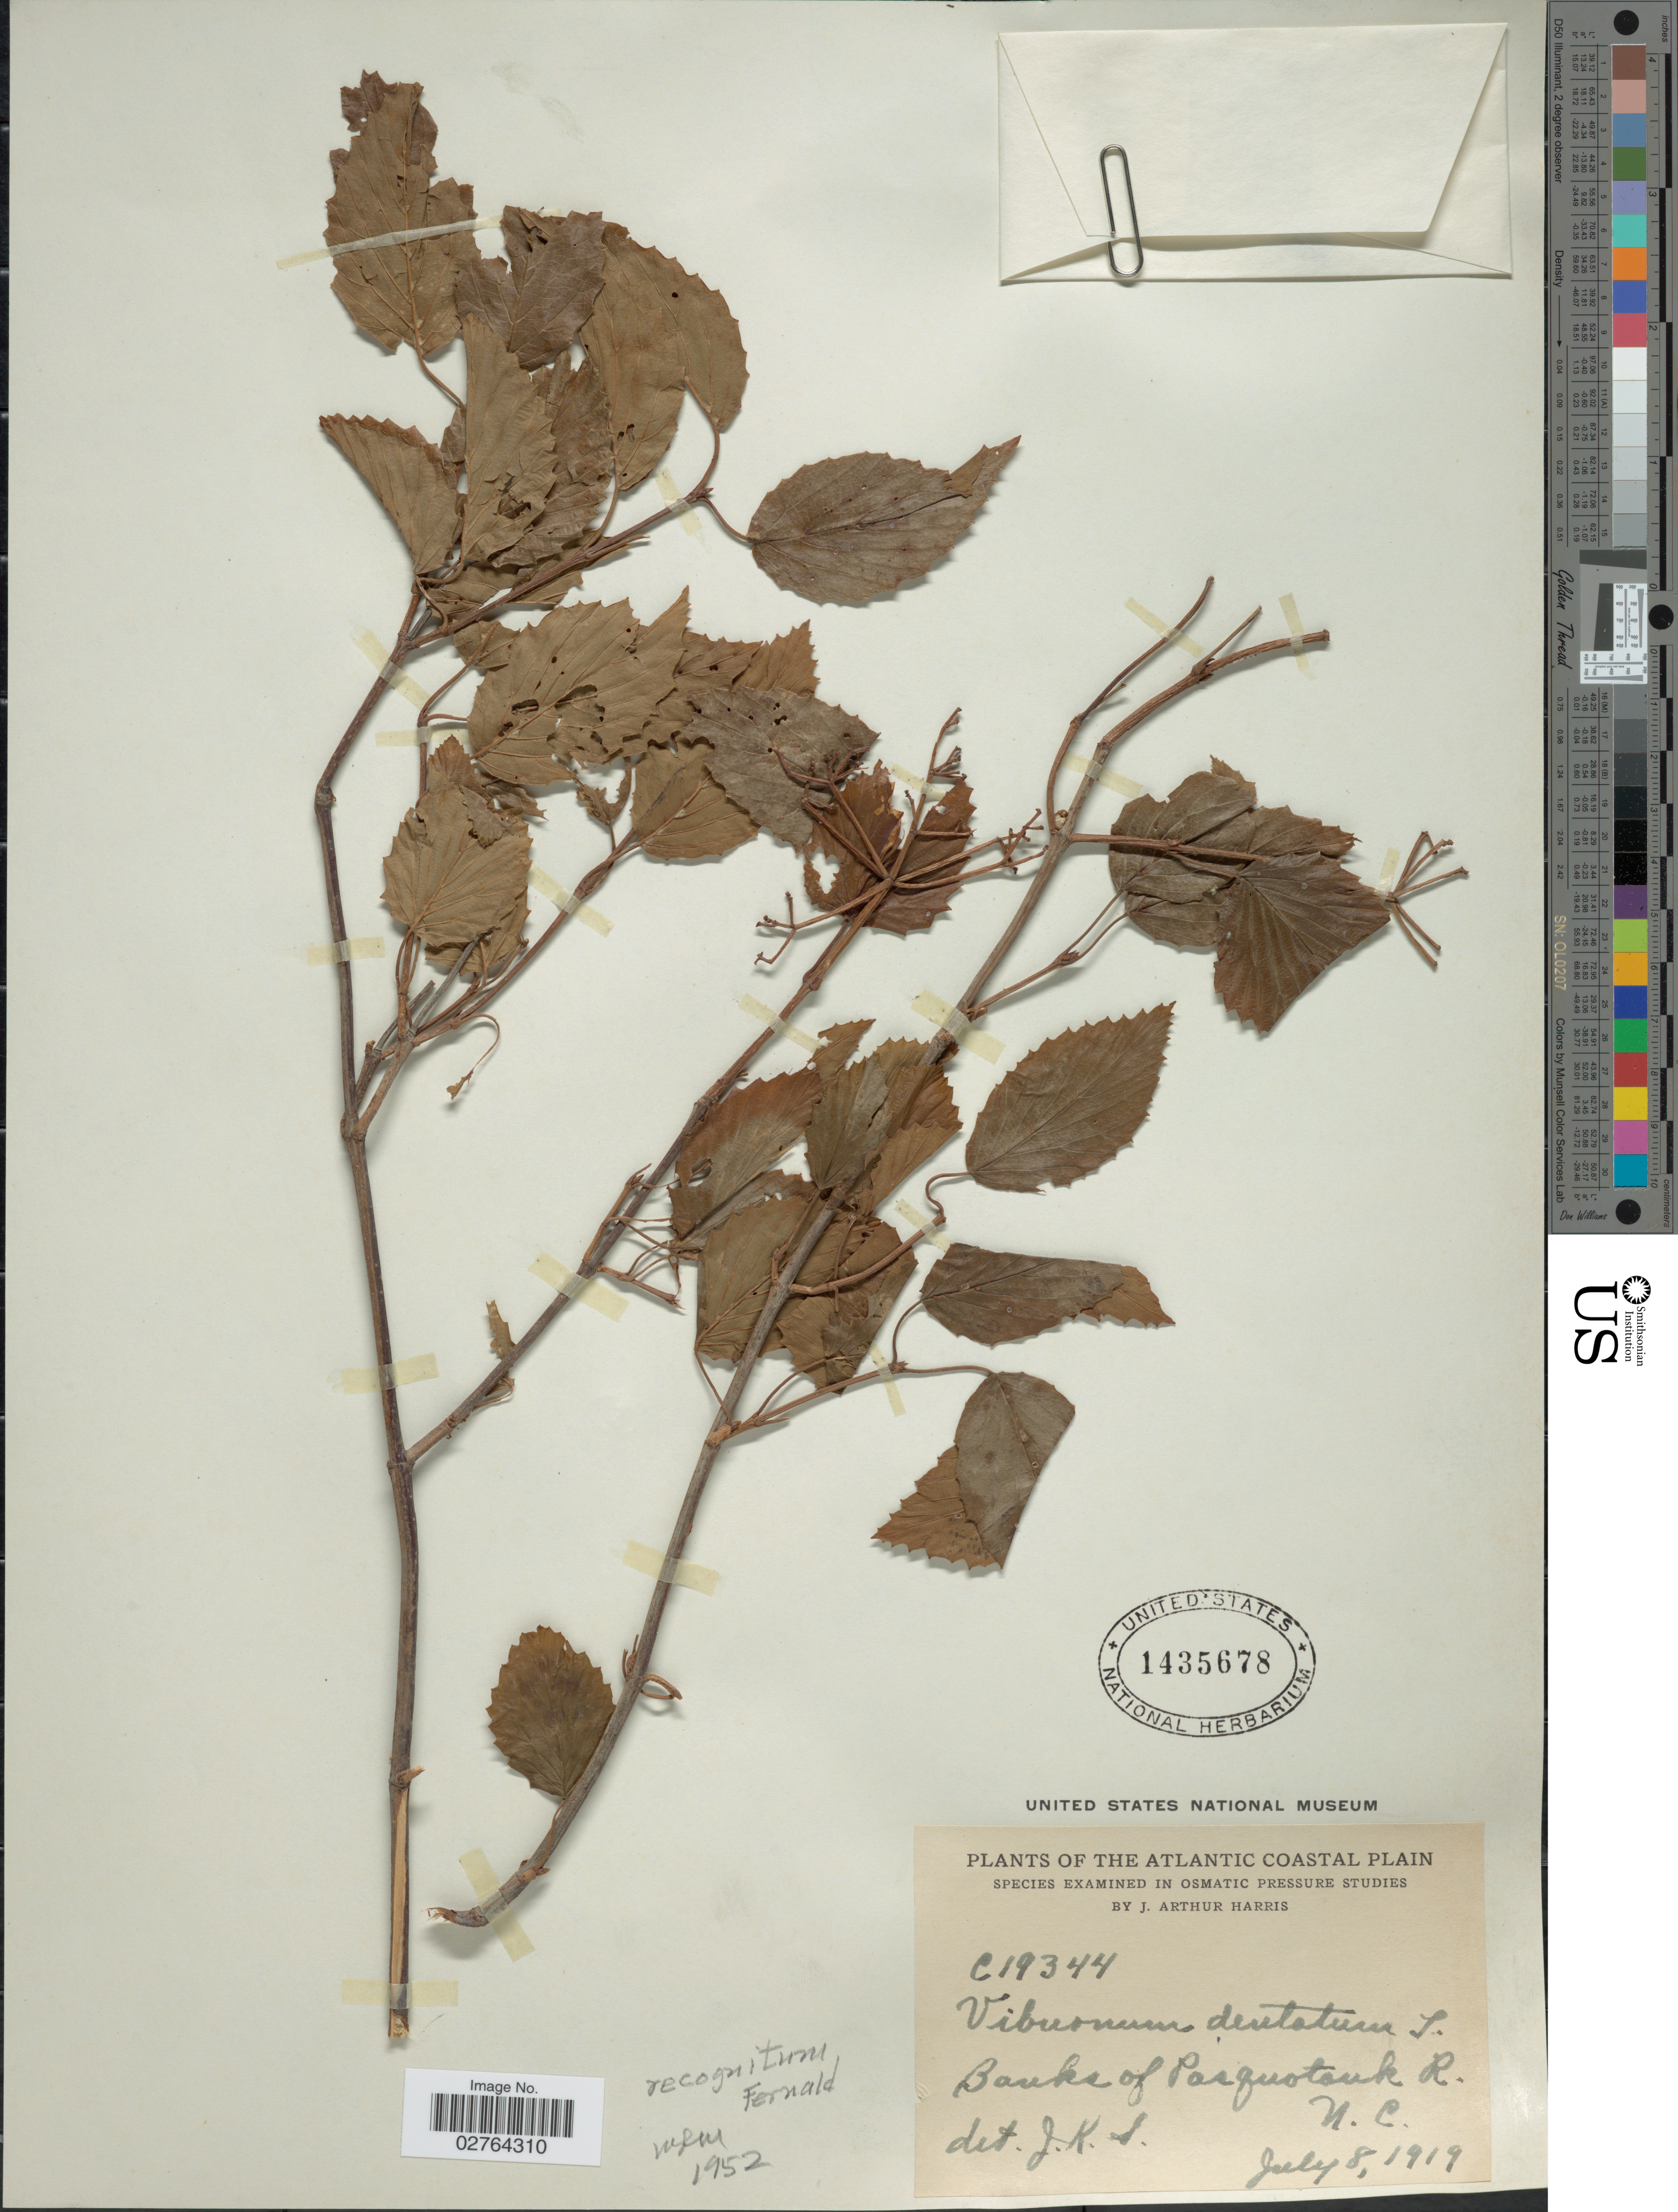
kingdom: Plantae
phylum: Tracheophyta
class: Magnoliopsida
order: Dipsacales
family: Viburnaceae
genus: Viburnum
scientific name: Viburnum recognitum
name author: Fernald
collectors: J. A. Harris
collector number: C19344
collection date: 1919-07-08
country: United States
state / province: North Carolina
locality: Banks of Pasquotank R. The Atlantic Coastal Plain.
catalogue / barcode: US 1435678